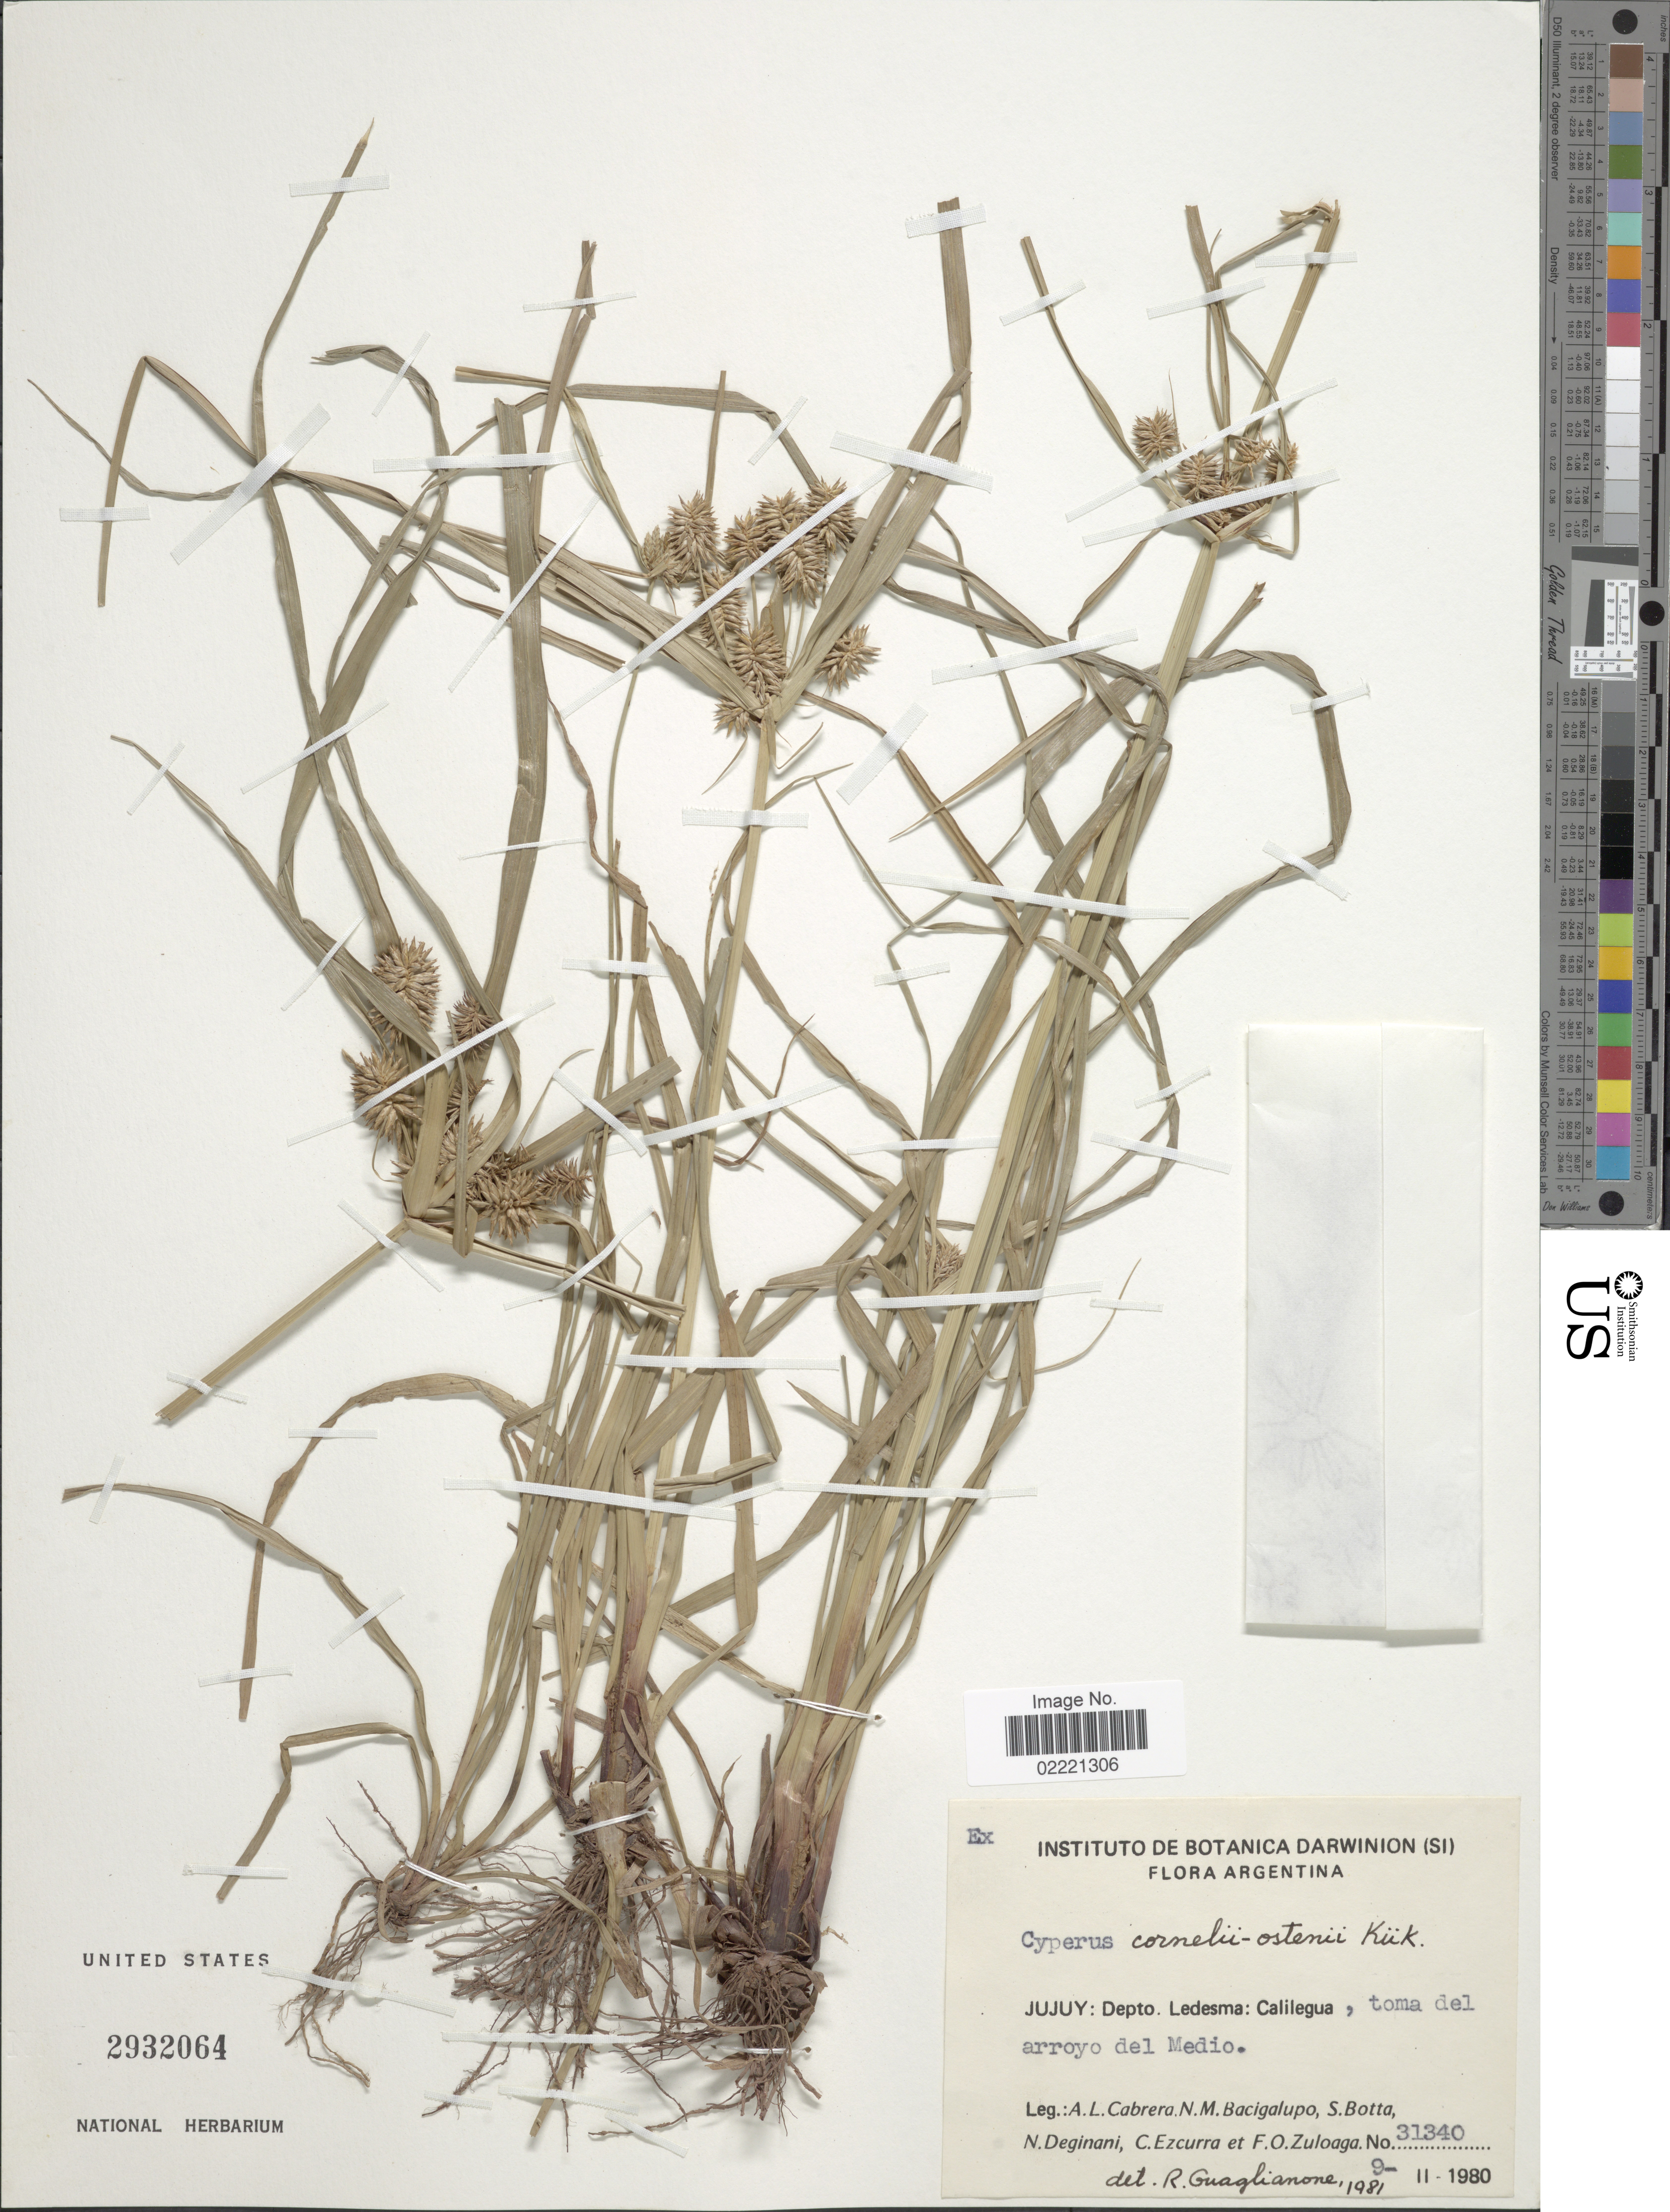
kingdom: Plantae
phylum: Tracheophyta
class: Liliopsida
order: Poales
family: Cyperaceae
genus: Cyperus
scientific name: Cyperus cornelii-ostenii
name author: Kük.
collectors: A. L. Cabrera, N. M. Bacigalupo, S. Botta, N. Deginani & et al.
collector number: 31340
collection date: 1980-11-09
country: Argentina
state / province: Jujuy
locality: Depto. Ledesma: Calilegua, toma del arroyo del Medio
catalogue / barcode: US 2932064